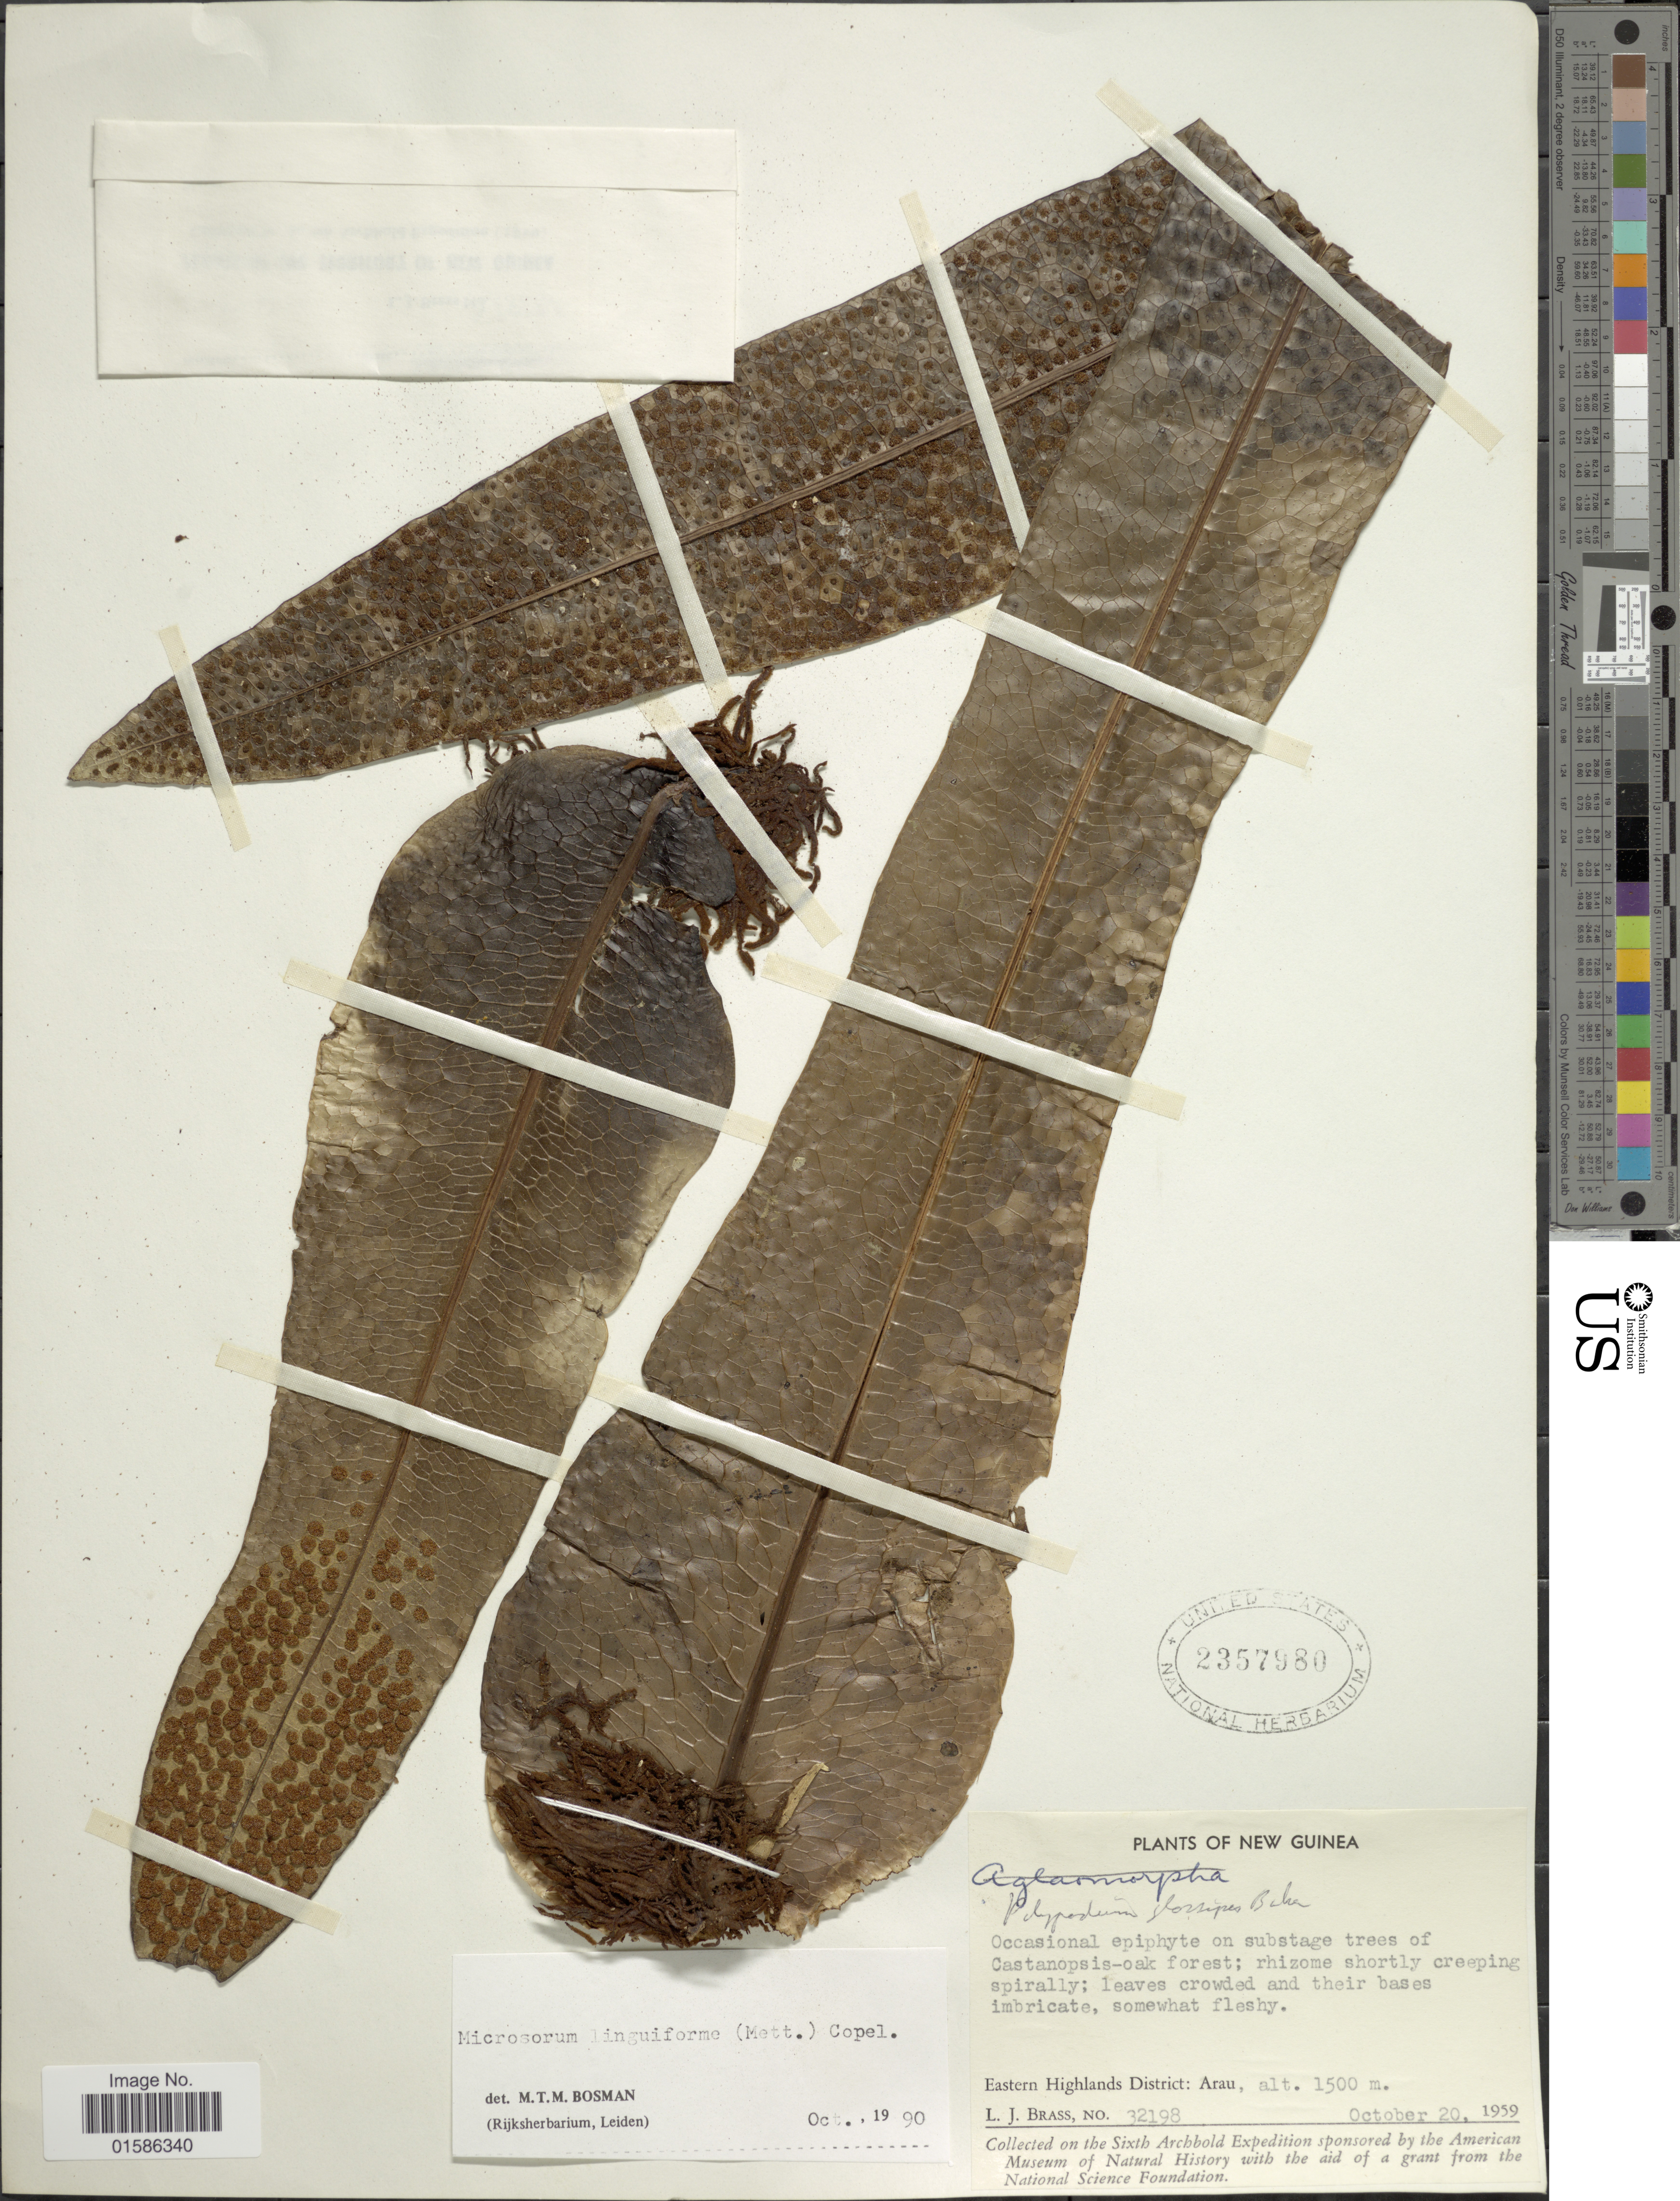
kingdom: Plantae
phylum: Tracheophyta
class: Polypodiopsida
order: Polypodiales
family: Polypodiaceae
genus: Microsorum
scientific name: Microsorum linguiforme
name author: (Mett.) Copel.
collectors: L. J. Brass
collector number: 32198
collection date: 1959-10-20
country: Papua New Guinea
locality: Mew Guinea, Eastern Highlands District: Arau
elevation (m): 1500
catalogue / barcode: US 2357980